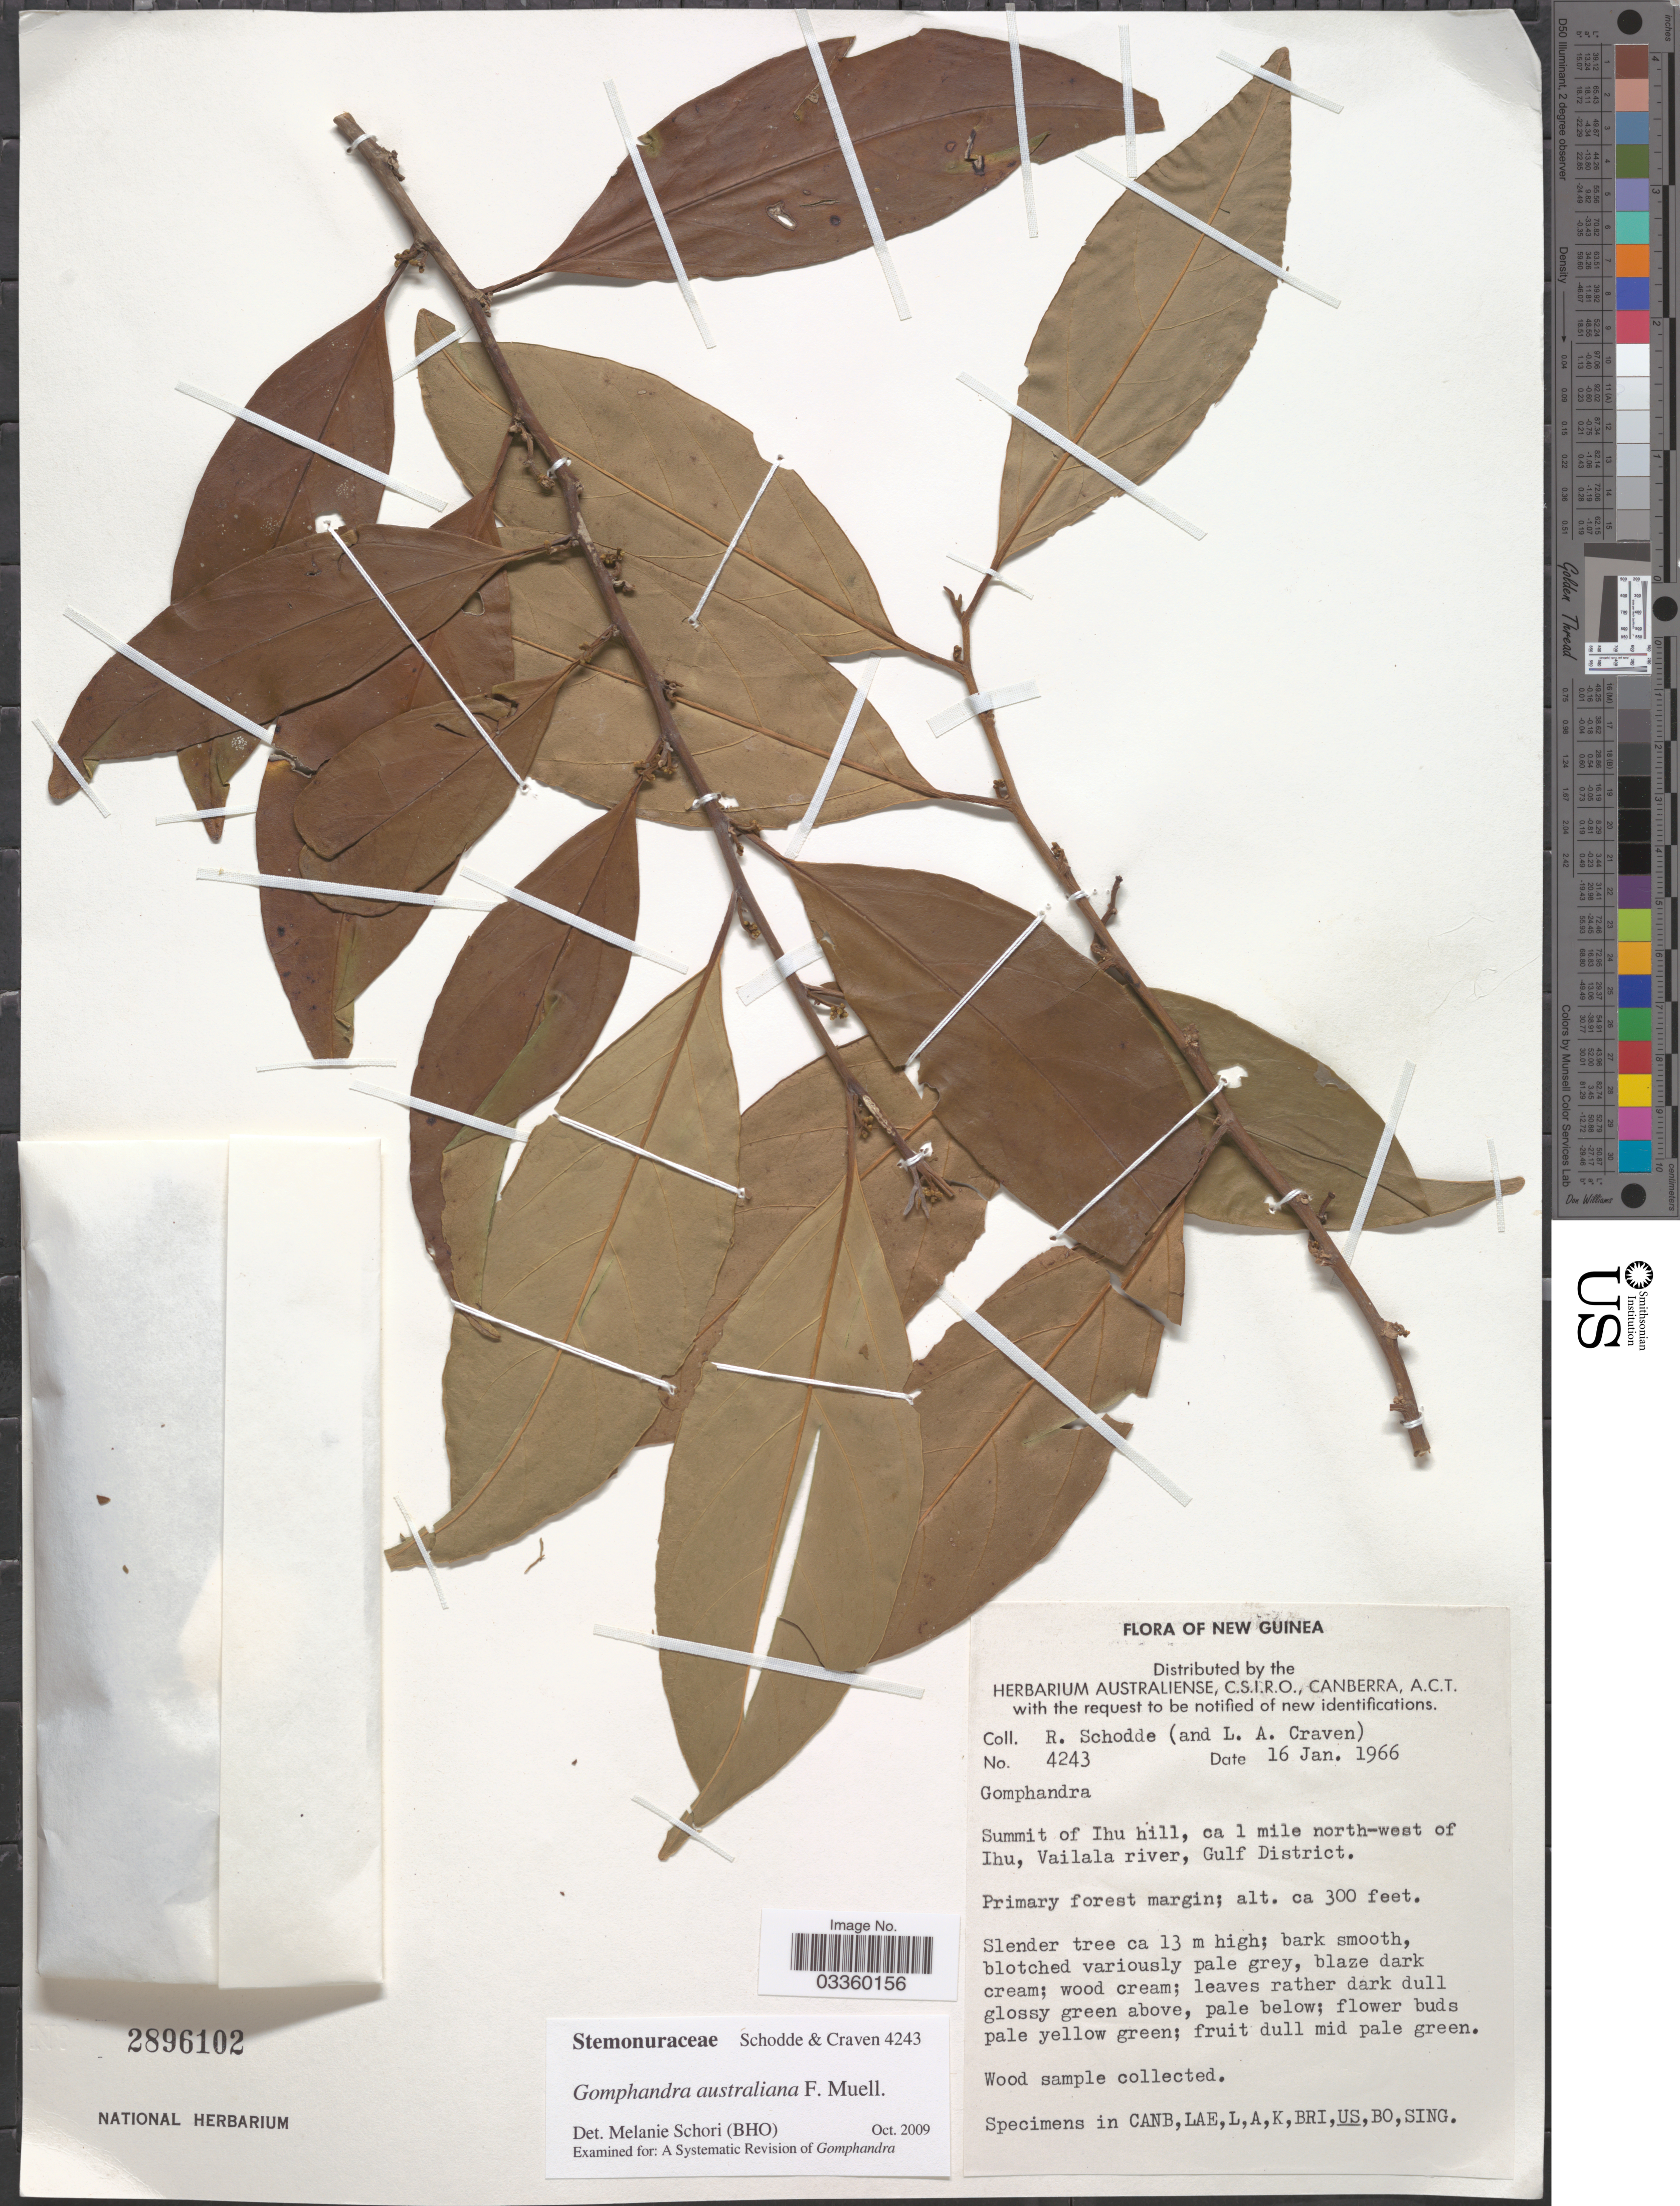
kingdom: Plantae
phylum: Tracheophyta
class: Magnoliopsida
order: Cardiopteridales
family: Stemonuraceae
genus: Gomphandra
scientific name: Gomphandra australiana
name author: F. Muell.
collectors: R. Schodde & L. A. Craven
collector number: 4243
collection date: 1966-01-16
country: Papua New Guinea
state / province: Gulf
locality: New Guinea. Summit of Ihu hill, ca 1 mile north-west of Ihu, Vailala river, Gulf District.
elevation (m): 91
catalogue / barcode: US 2896102